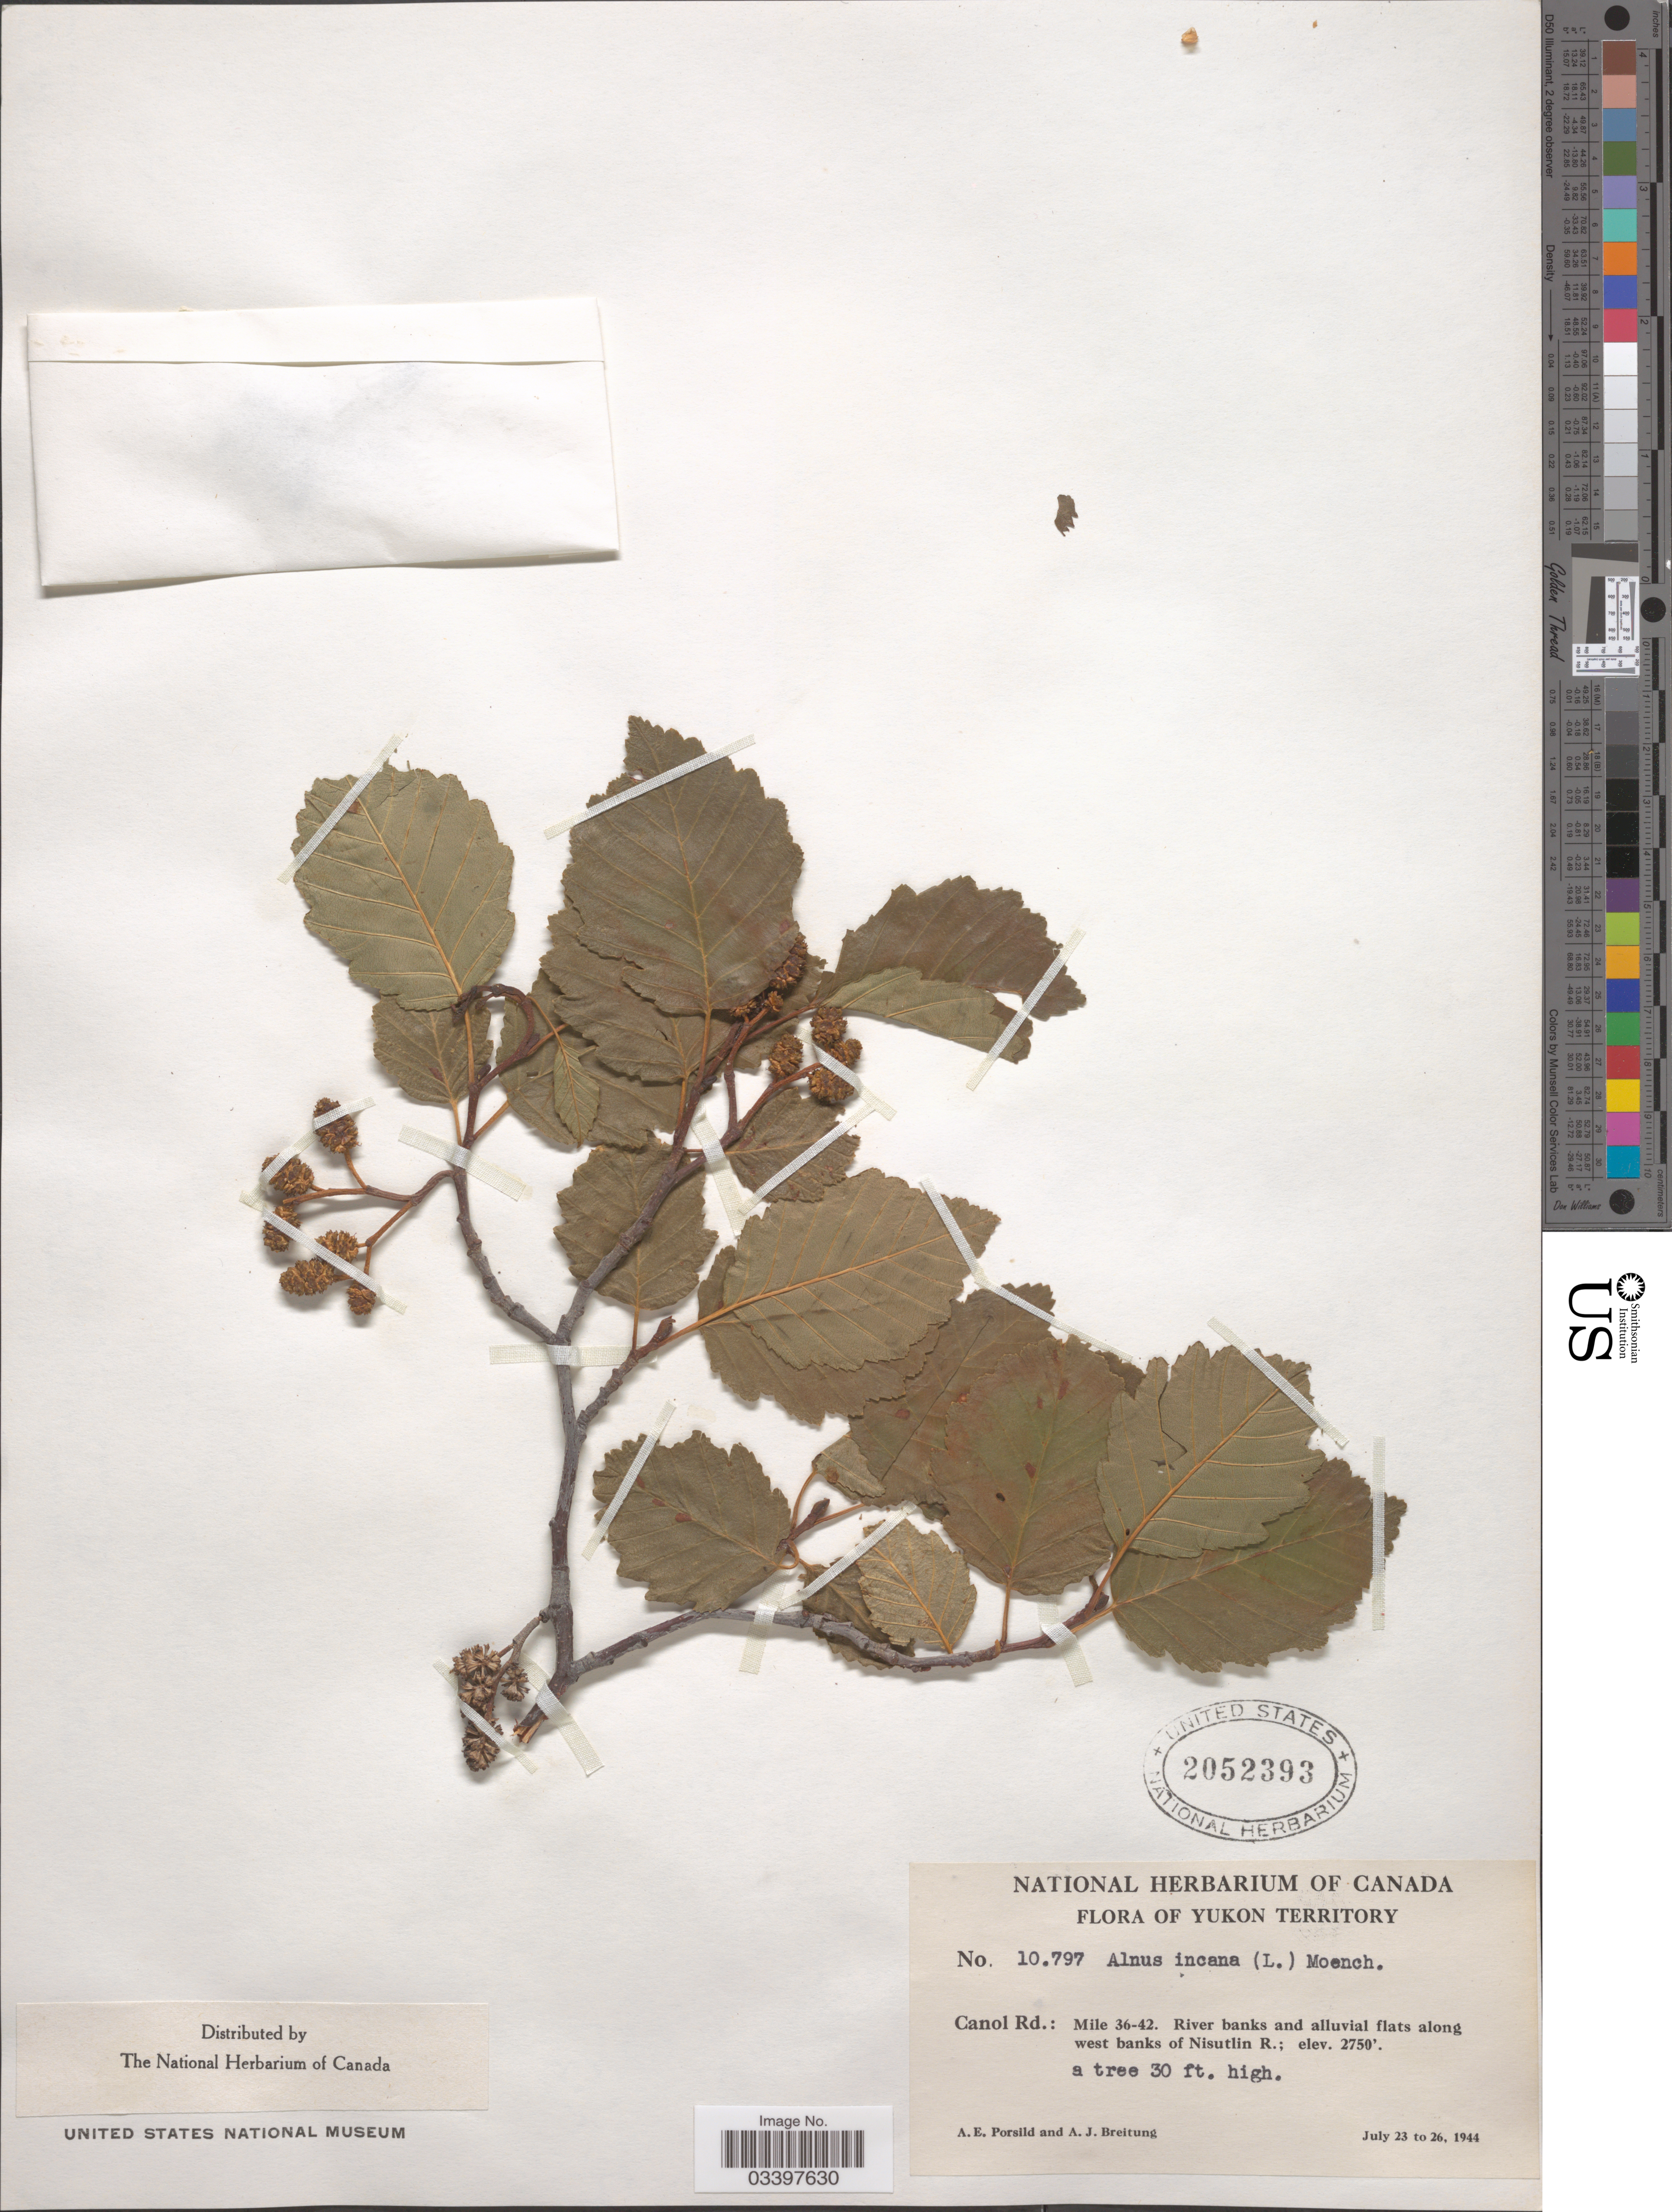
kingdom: Plantae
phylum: Tracheophyta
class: Magnoliopsida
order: Fagales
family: Betulaceae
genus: Alnus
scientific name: Alnus incana subsp. rugosa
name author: (Du Roi) R.T. Clausen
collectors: A. E. Porsild & A. Breitung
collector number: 10797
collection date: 1944-07-23/1944-07-26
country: Canada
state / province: Yukon Territory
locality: Canol Rd.: Mile 36-42. River banks and alluvial flats along west banks of Nisutlin R.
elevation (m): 838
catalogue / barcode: US 2052393